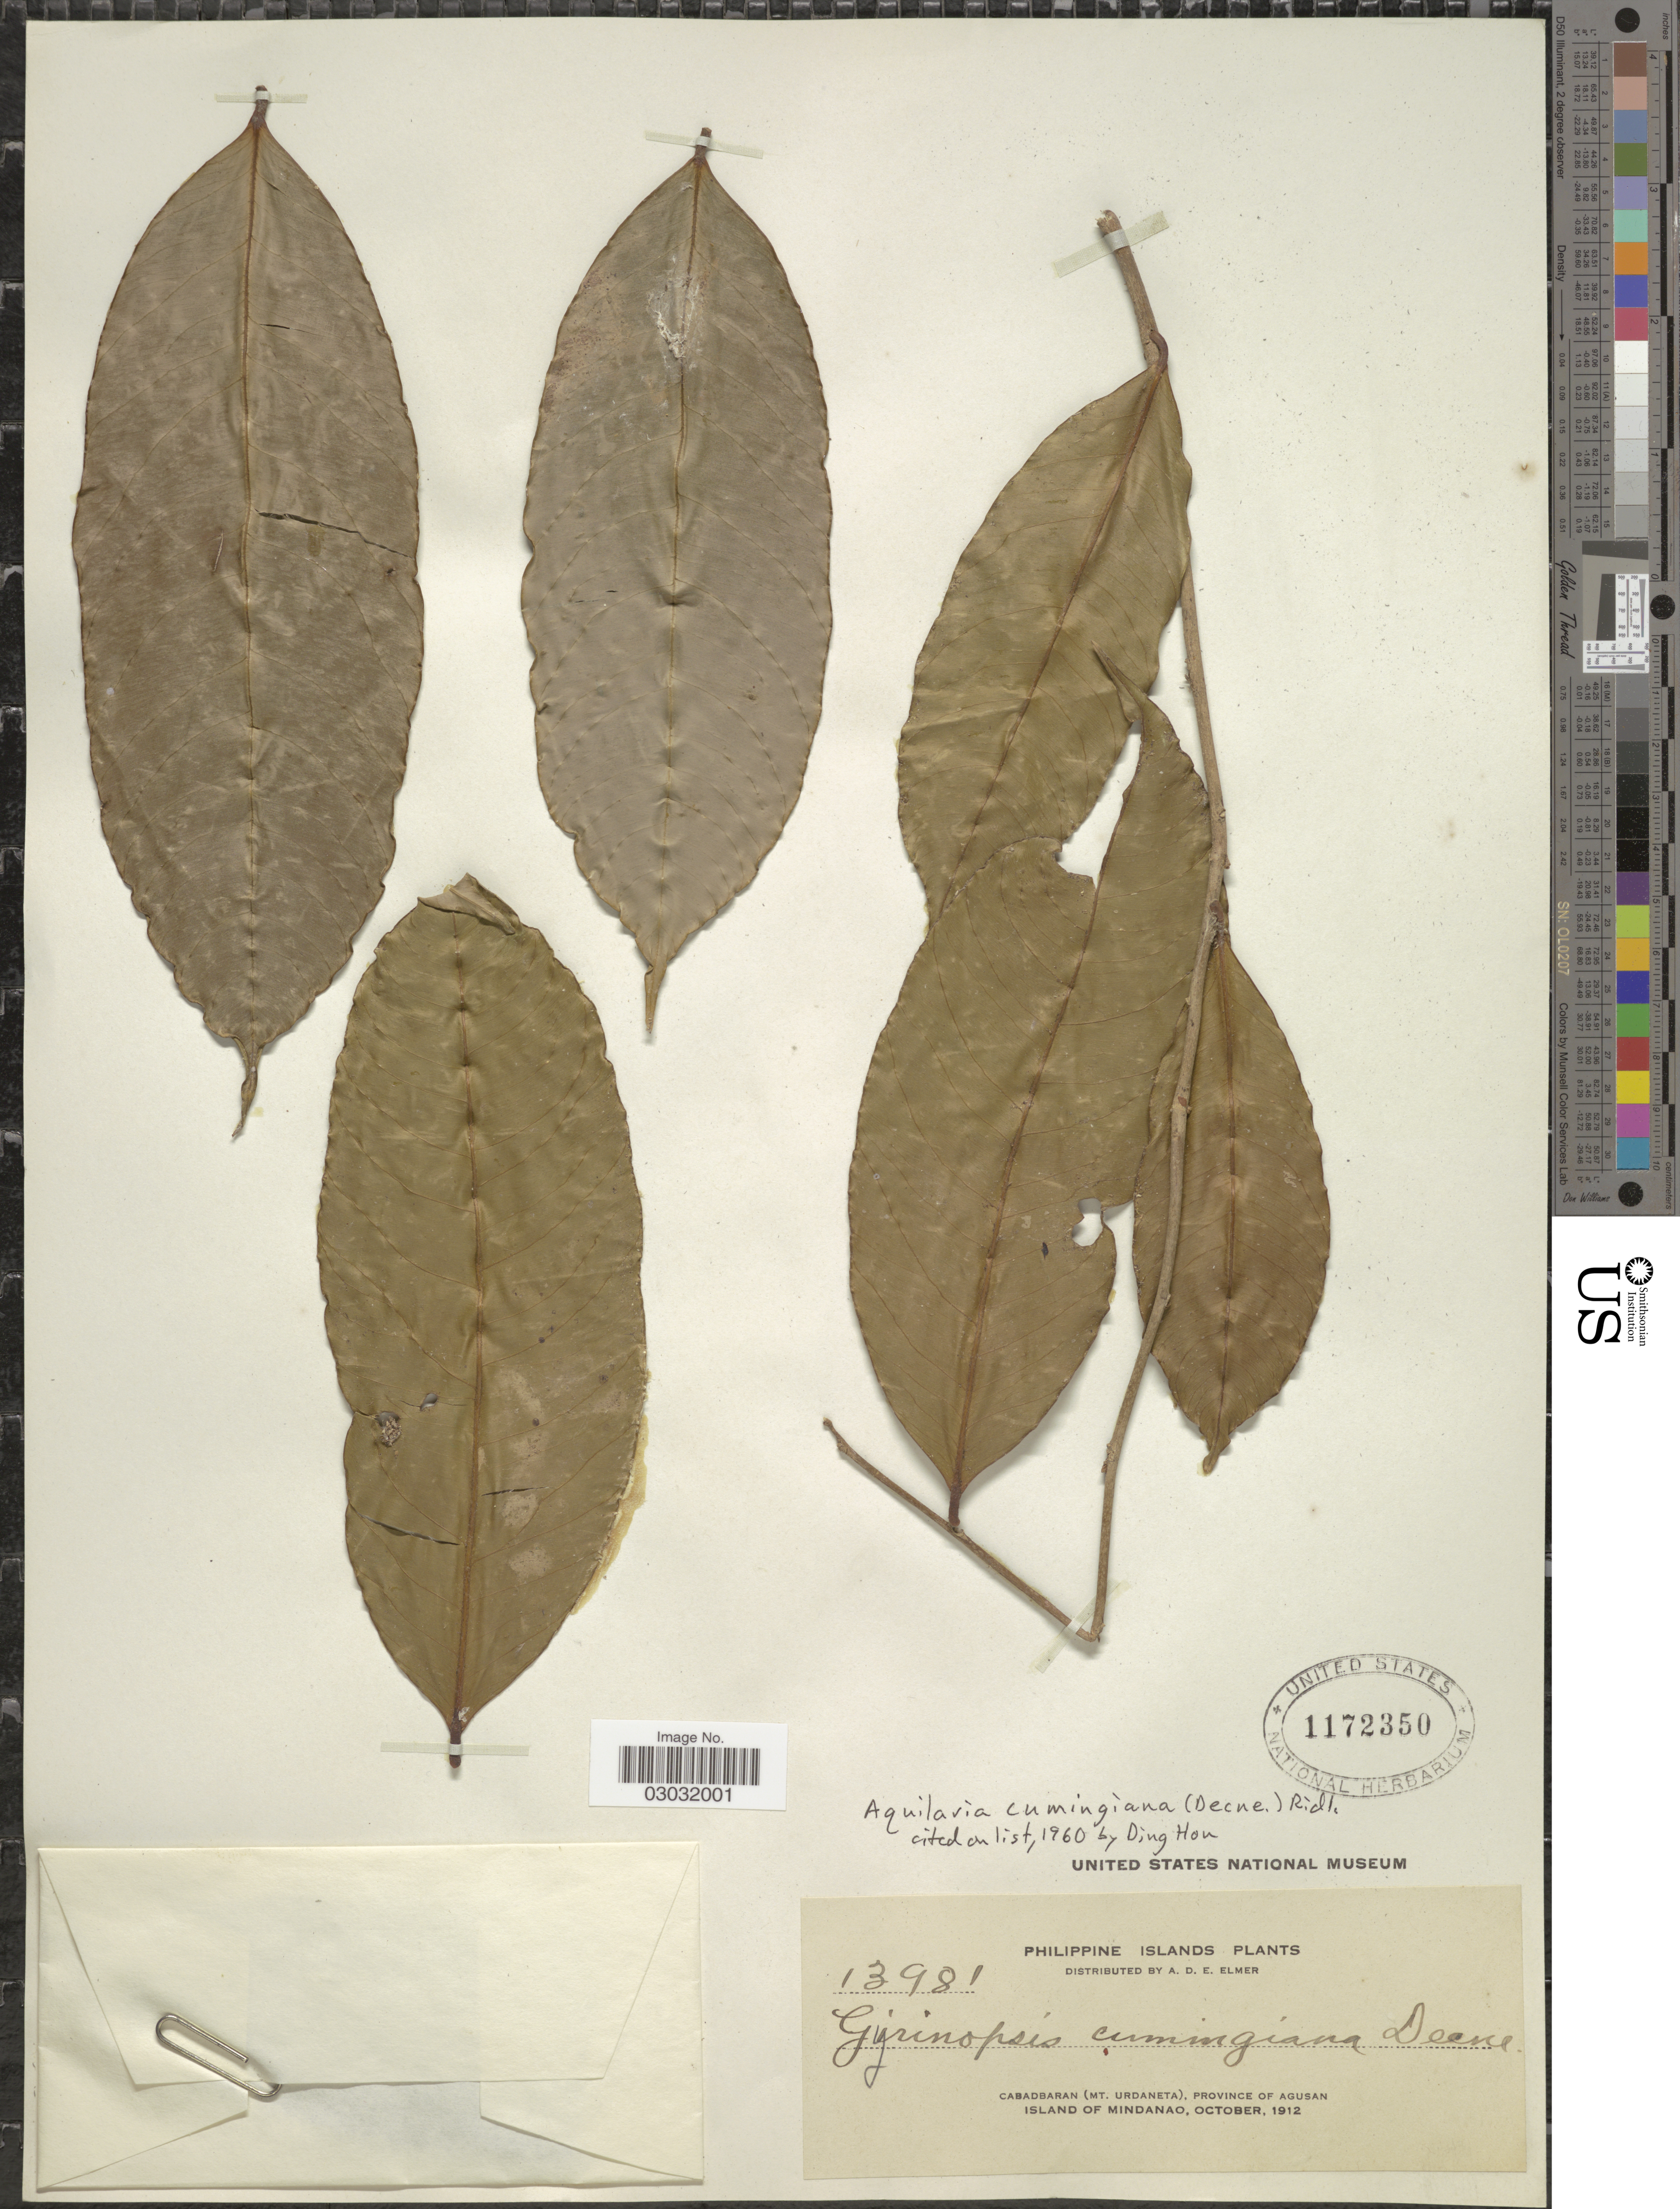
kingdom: Plantae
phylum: Tracheophyta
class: Magnoliopsida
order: Malvales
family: Thymelaeaceae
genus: Aquilaria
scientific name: Aquilaria cumingiana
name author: (Decne.) Ridl.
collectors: A. D. E. Elmer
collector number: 13981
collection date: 1912-10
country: Philippines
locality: Cabadbaran (Mt. Urdaneta), Province of Agusan, Island of Mindanao.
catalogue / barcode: US 1172350